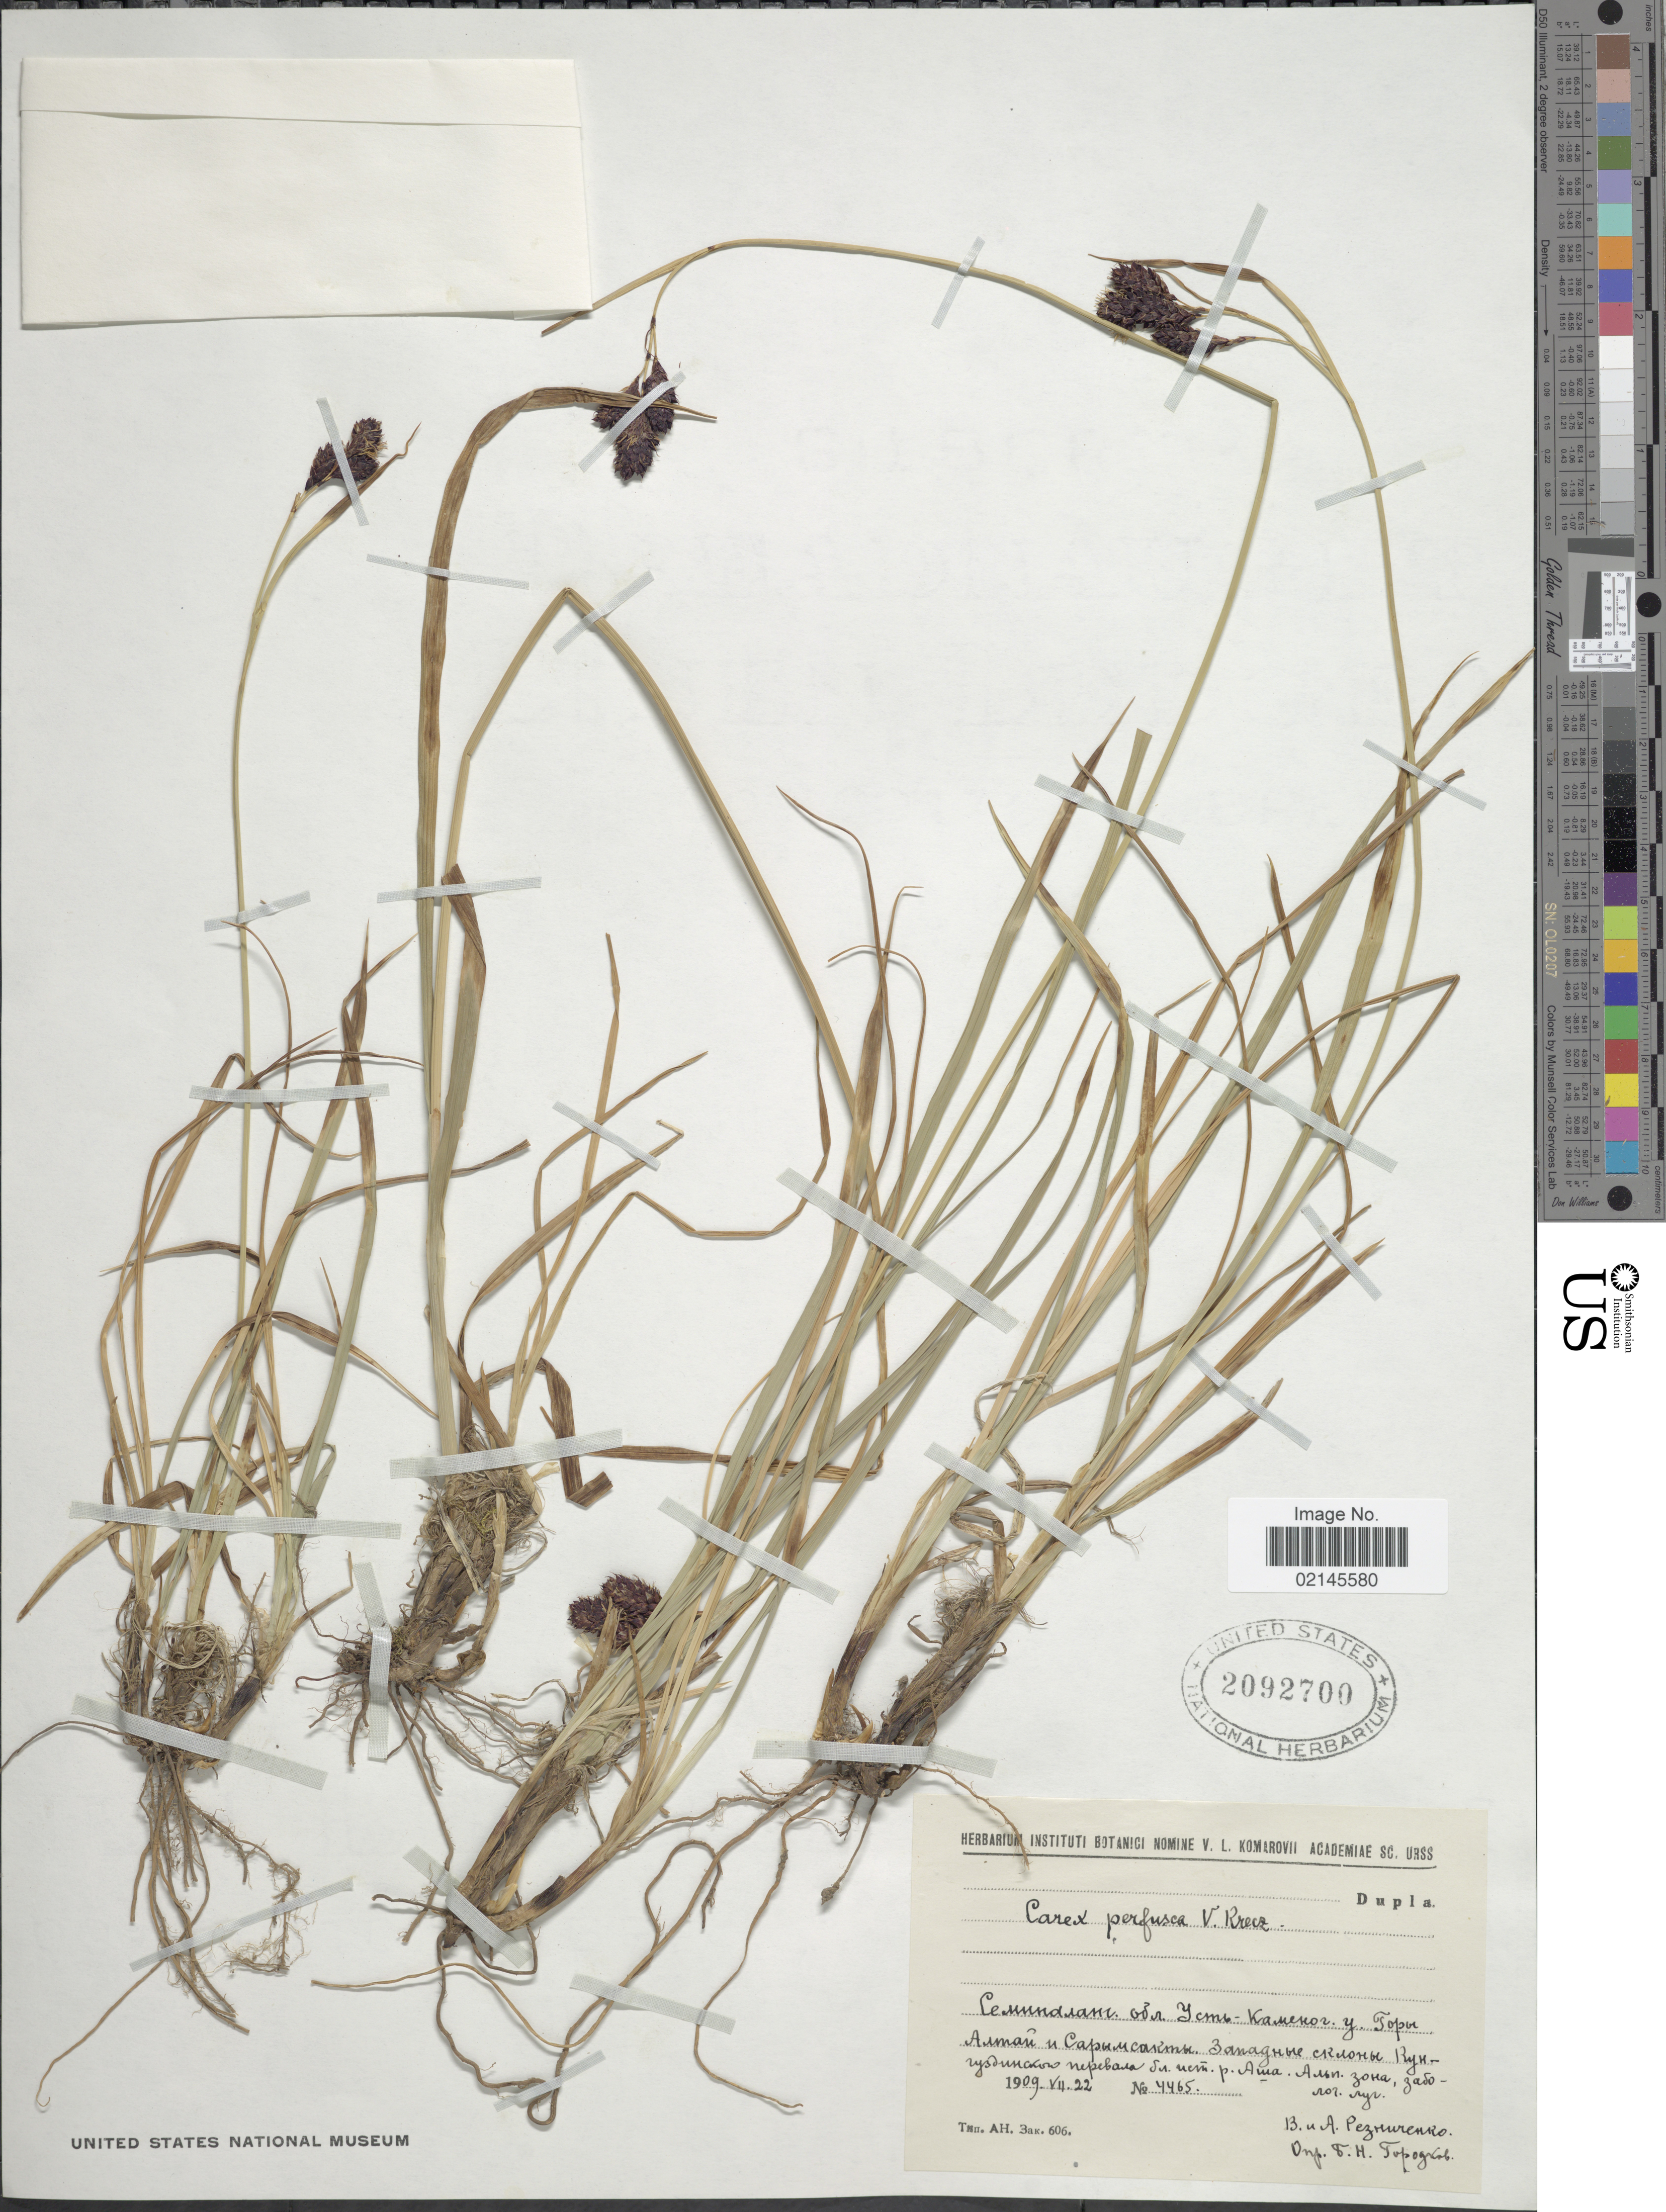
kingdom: Plantae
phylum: Tracheophyta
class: Liliopsida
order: Poales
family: Cyperaceae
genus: Carex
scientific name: Carex perfusca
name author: V.I. Krecz.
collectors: Collector illegible & Collector illegible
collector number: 4465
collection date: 1909-07-22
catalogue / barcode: US 2092700